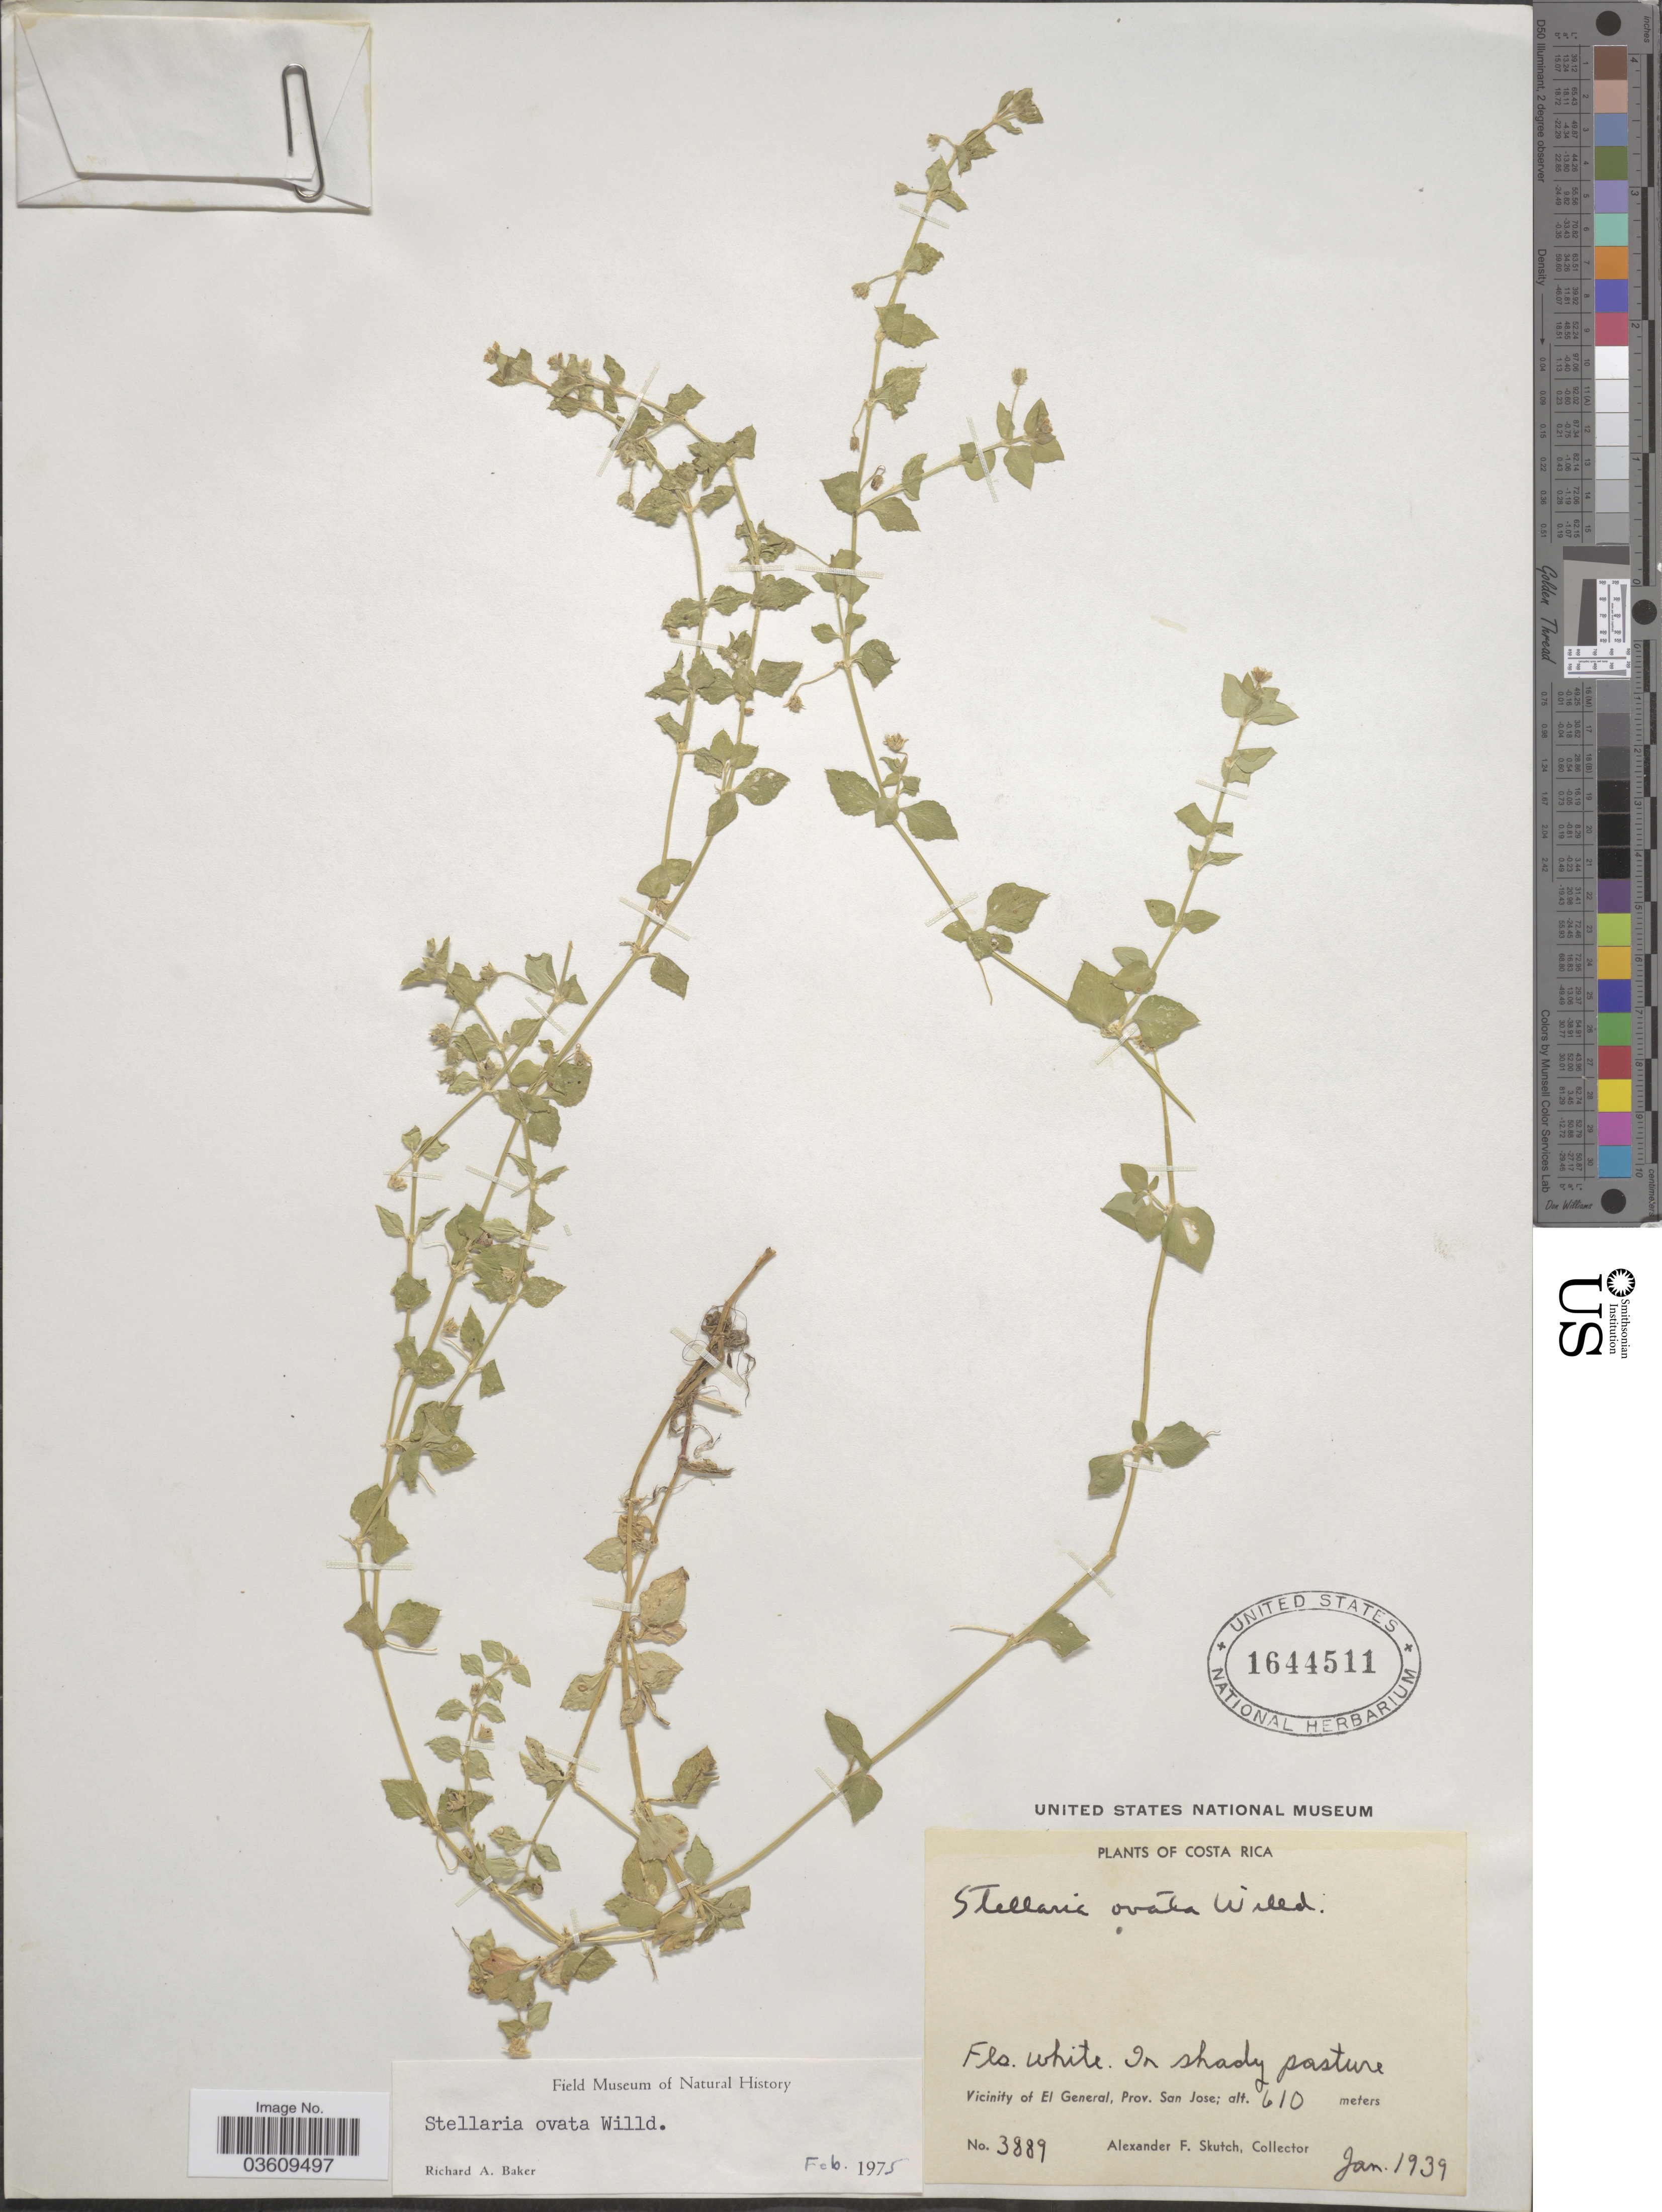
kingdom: Plantae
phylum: Tracheophyta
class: Magnoliopsida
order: Caryophyllales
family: Caryophyllaceae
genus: Stellaria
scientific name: Stellaria ovata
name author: Willd.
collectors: A. F. Skutch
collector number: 3889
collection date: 1939-01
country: Costa Rica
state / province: San José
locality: Vicinity of El General.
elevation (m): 610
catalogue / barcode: US 1644511